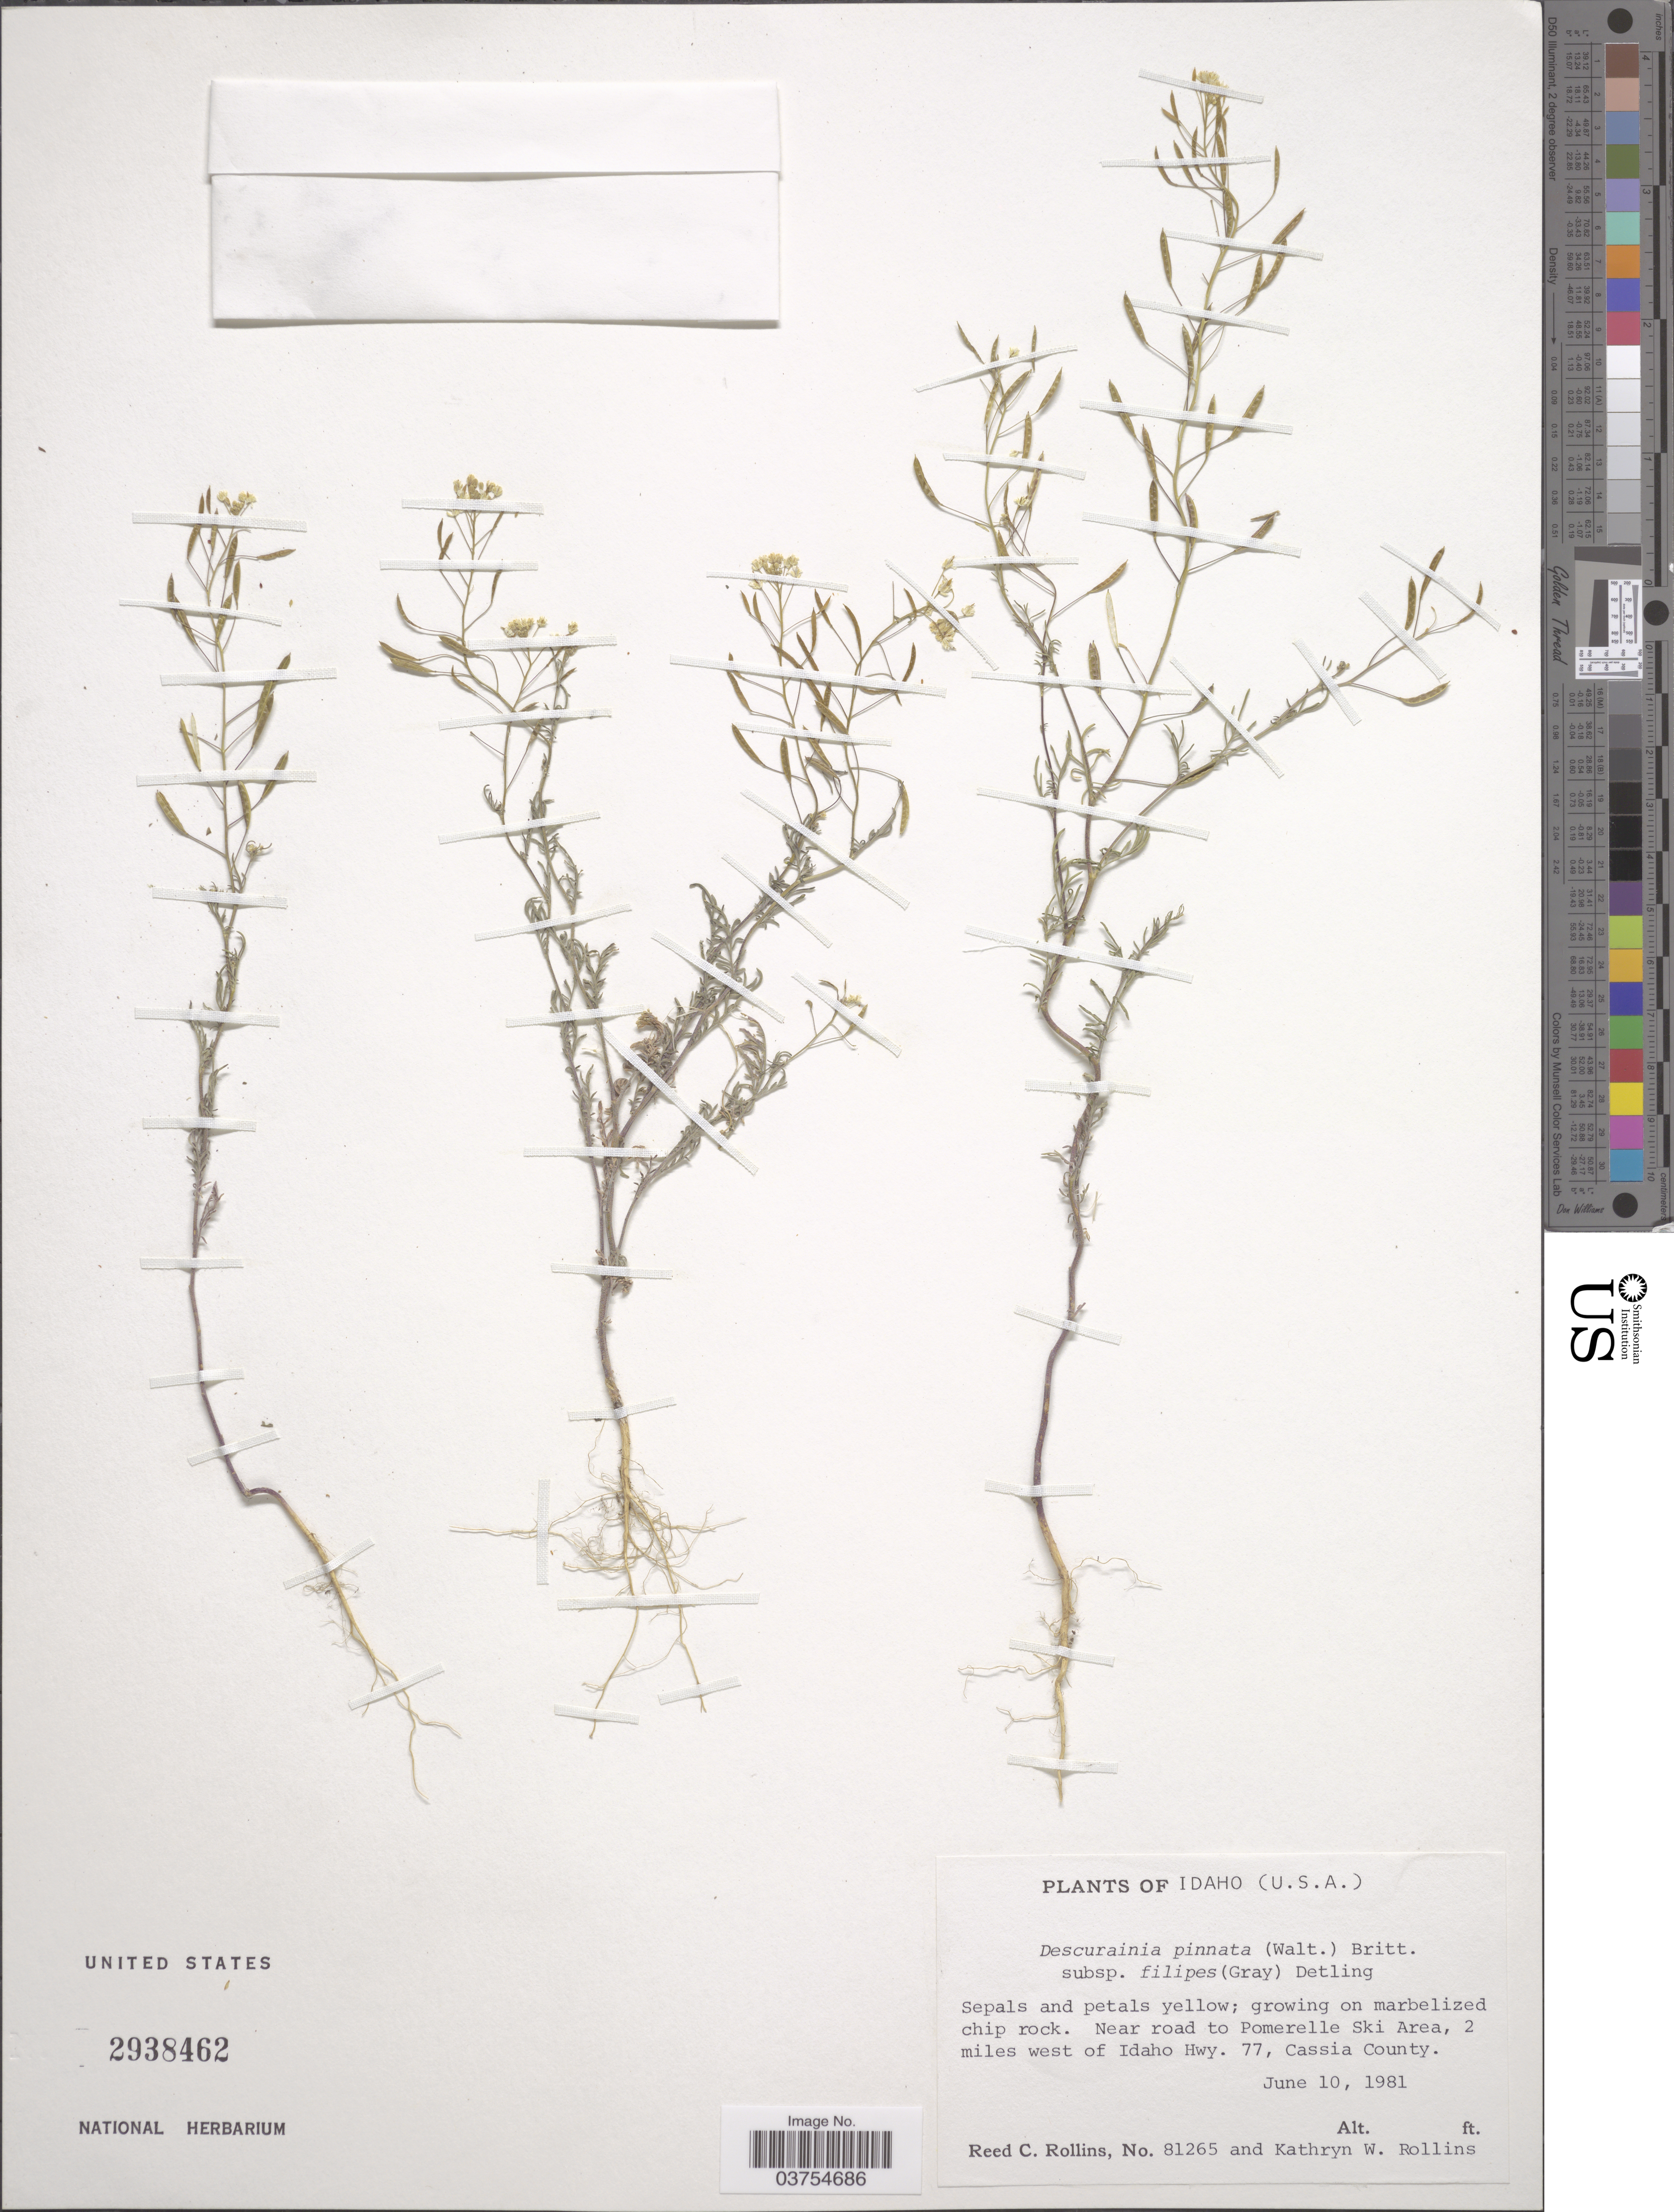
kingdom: Plantae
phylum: Tracheophyta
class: Magnoliopsida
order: Brassicales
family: Brassicaceae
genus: Descurainia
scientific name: Descurainia pinnata subsp. filipes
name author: (A. Gray) Detling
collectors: R. C. Rollins & K. W. Rollins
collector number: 81265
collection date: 1981-06-10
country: United States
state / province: Idaho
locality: Near road to Pomerelle Ski Area, 2 miles west of Idaho Hwy. 77, Cassia County.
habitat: growing on marbelized chip rock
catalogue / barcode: US 2938462